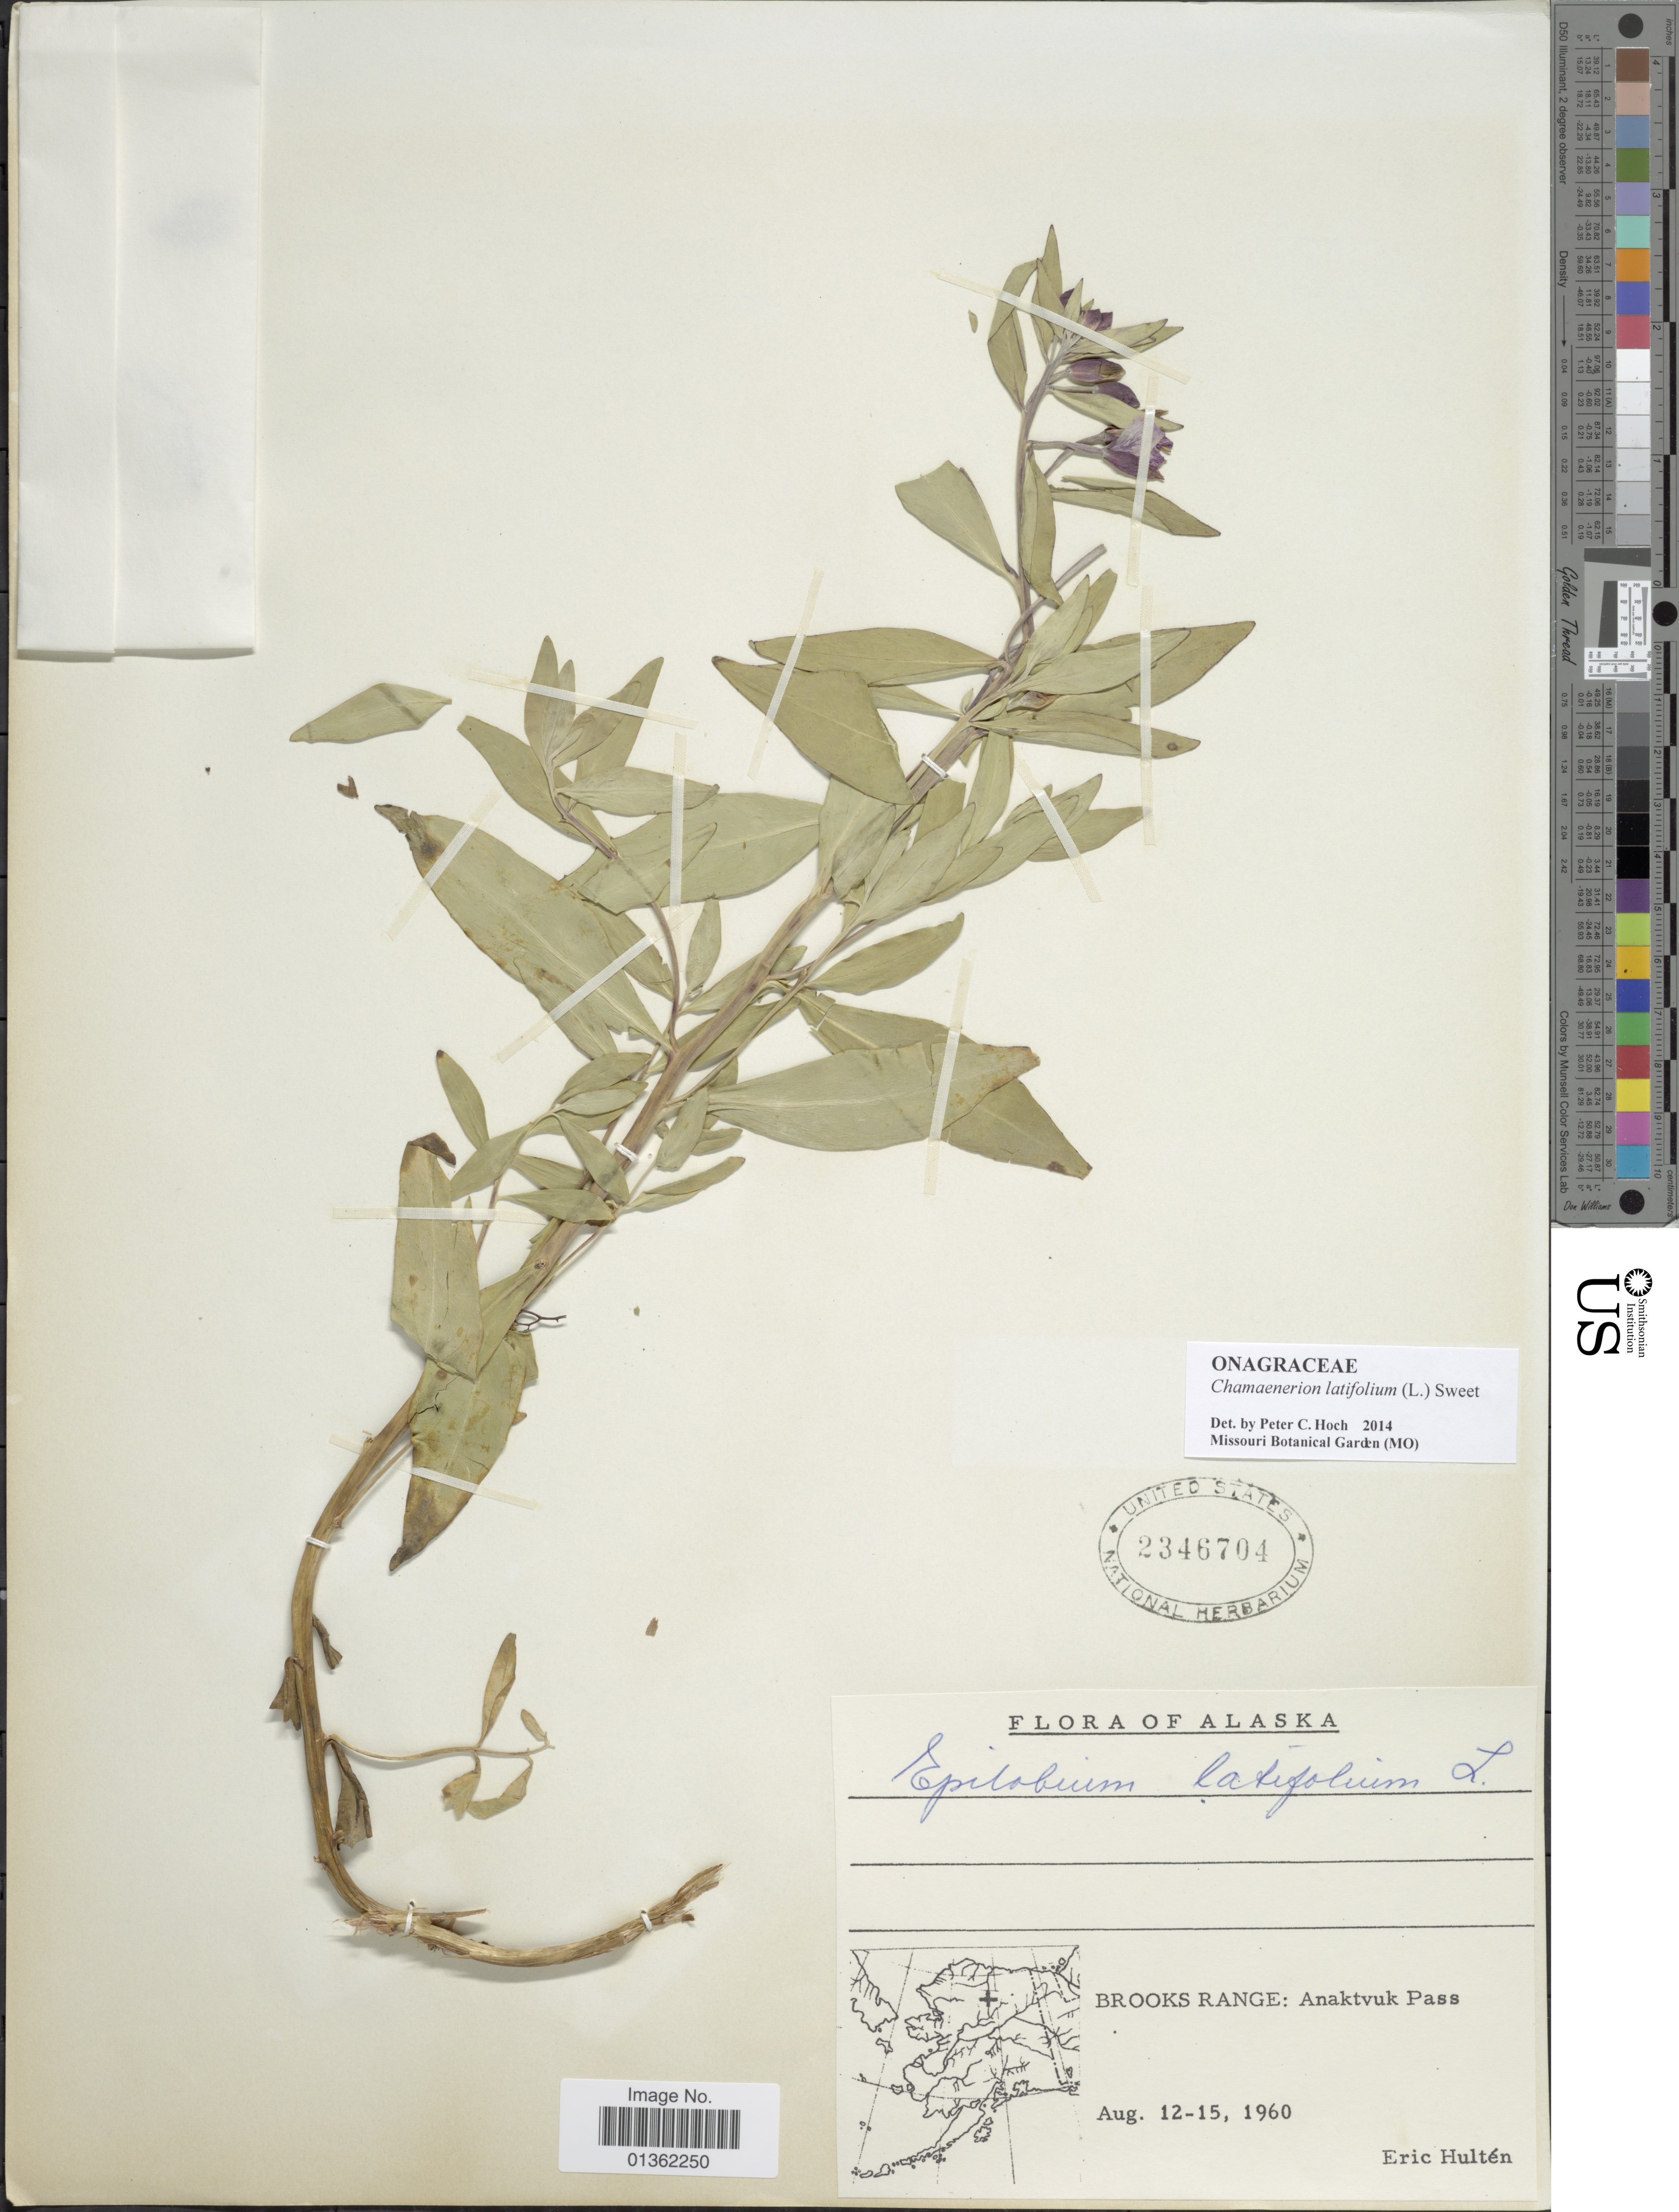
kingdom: Plantae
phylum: Tracheophyta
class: Magnoliopsida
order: Myrtales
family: Onagraceae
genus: Chamaenerion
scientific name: Chamaenerion latifolium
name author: (L.) Th. Fr. & Lange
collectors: E. G. Hultén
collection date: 1960-08-12/1960-08-15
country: United States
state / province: Alaska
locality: Brooks Range: Anaktvuk Pass.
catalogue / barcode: US 2346704